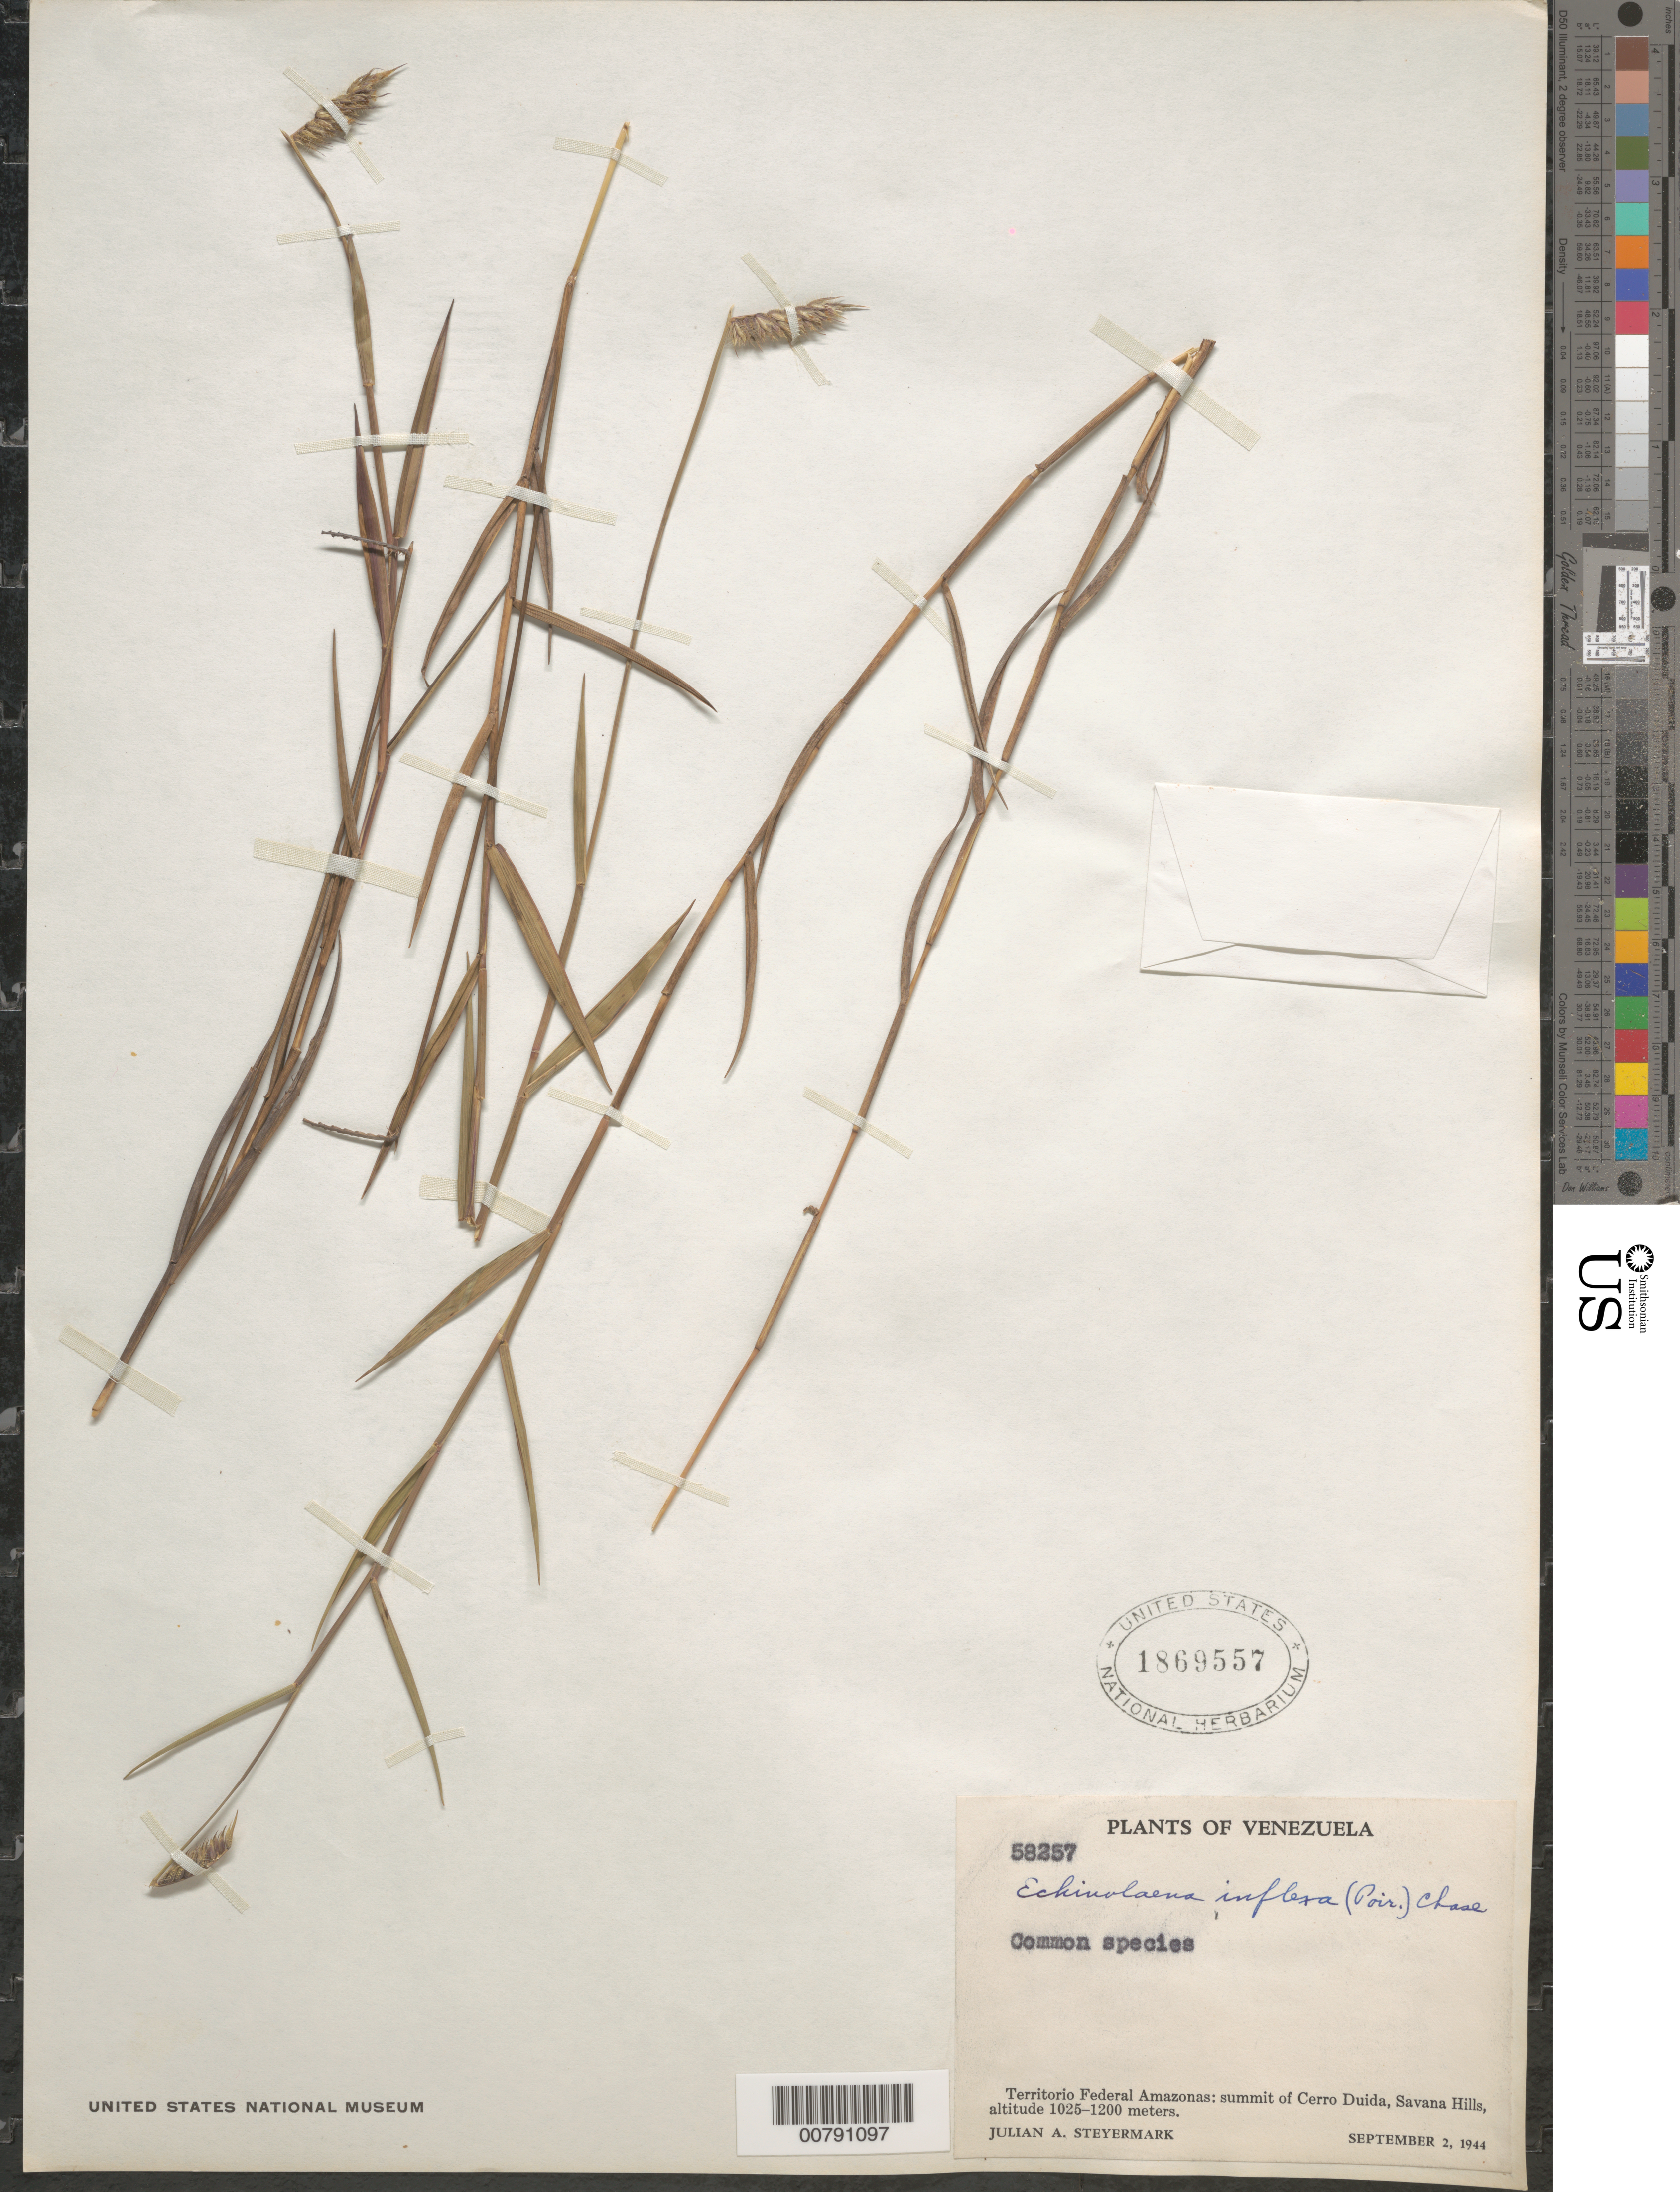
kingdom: Plantae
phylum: Tracheophyta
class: Liliopsida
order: Poales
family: Poaceae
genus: Echinolaena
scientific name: Echinolaena inflexa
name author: (Poir.) Chase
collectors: J. Steyermark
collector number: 58257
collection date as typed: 2-Sep-44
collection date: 1944-09-02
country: Venezuela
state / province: Amazonas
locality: Cerro Duida, summit, Caño Negro, Savanna Hills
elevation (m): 1025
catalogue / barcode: US 1869557